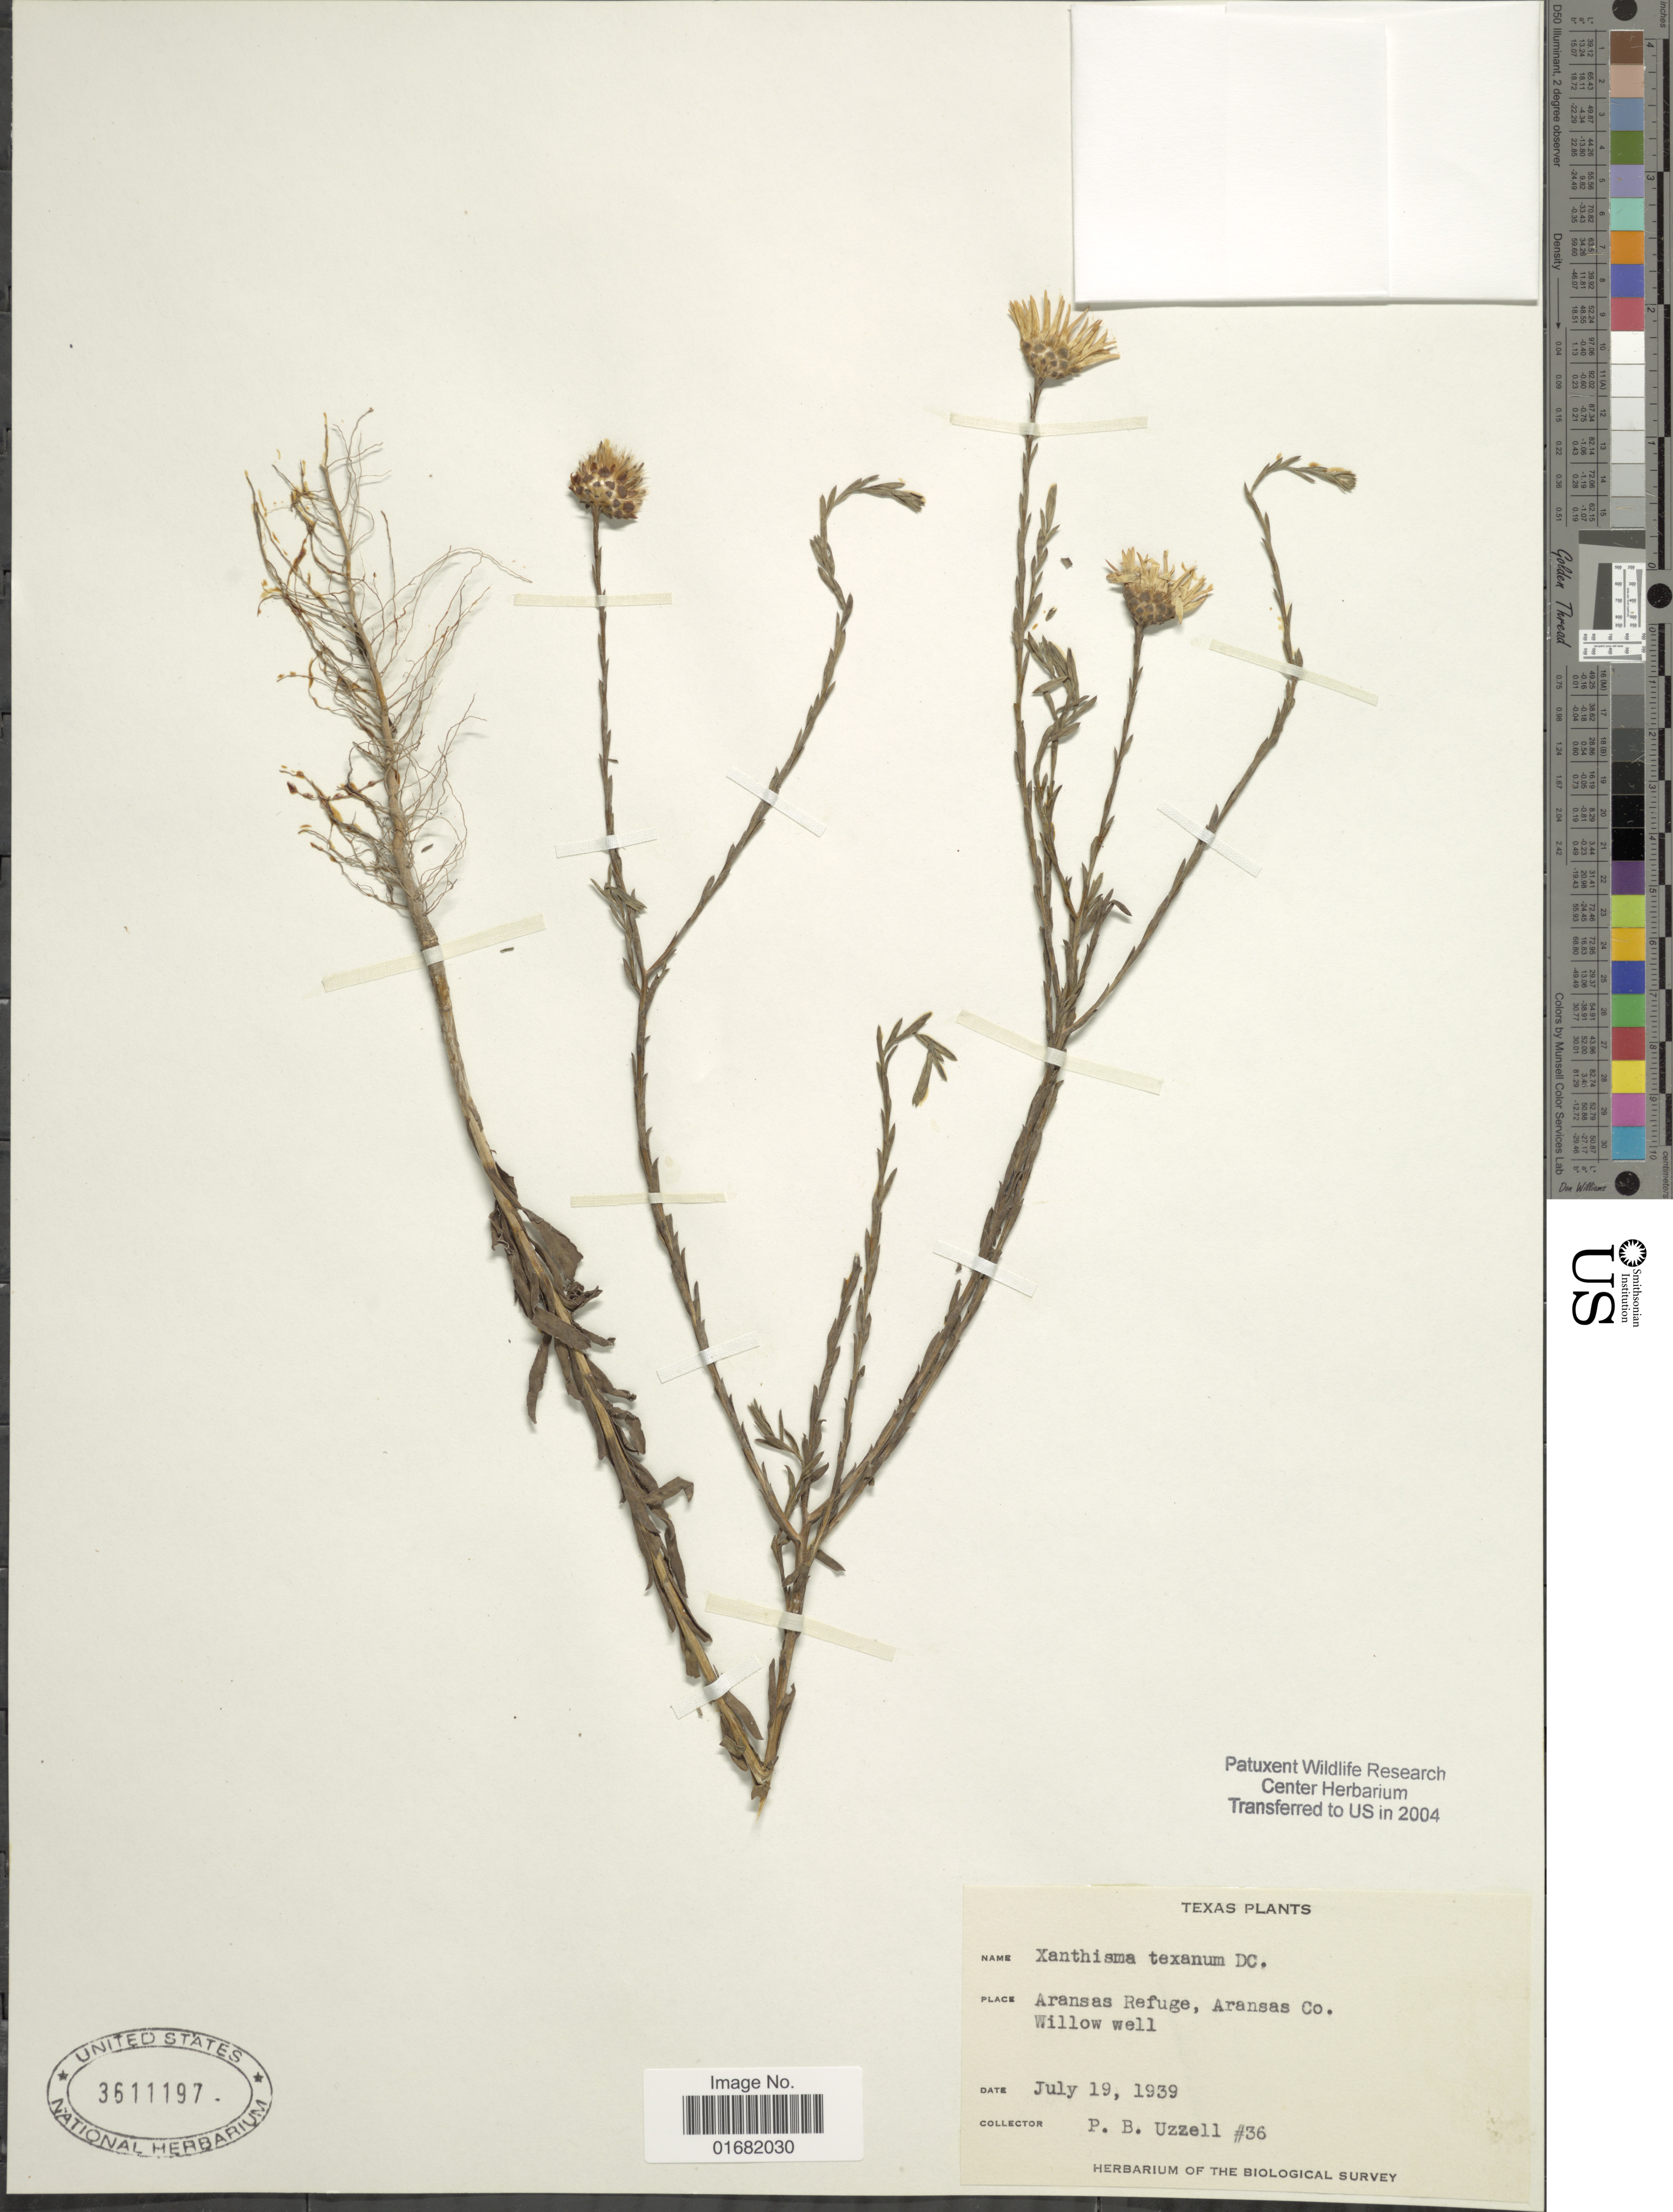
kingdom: Plantae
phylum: Tracheophyta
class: Magnoliopsida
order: Asterales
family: Asteraceae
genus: Xanthisma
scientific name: Xanthisma texanum subsp. drummondii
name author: (Torr. & A. Gray) Semple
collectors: P. Uzzell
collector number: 36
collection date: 1939-07-19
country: United States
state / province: Texas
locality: Aransas Refuge, Aransas Co. Willow well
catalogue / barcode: US 3611197